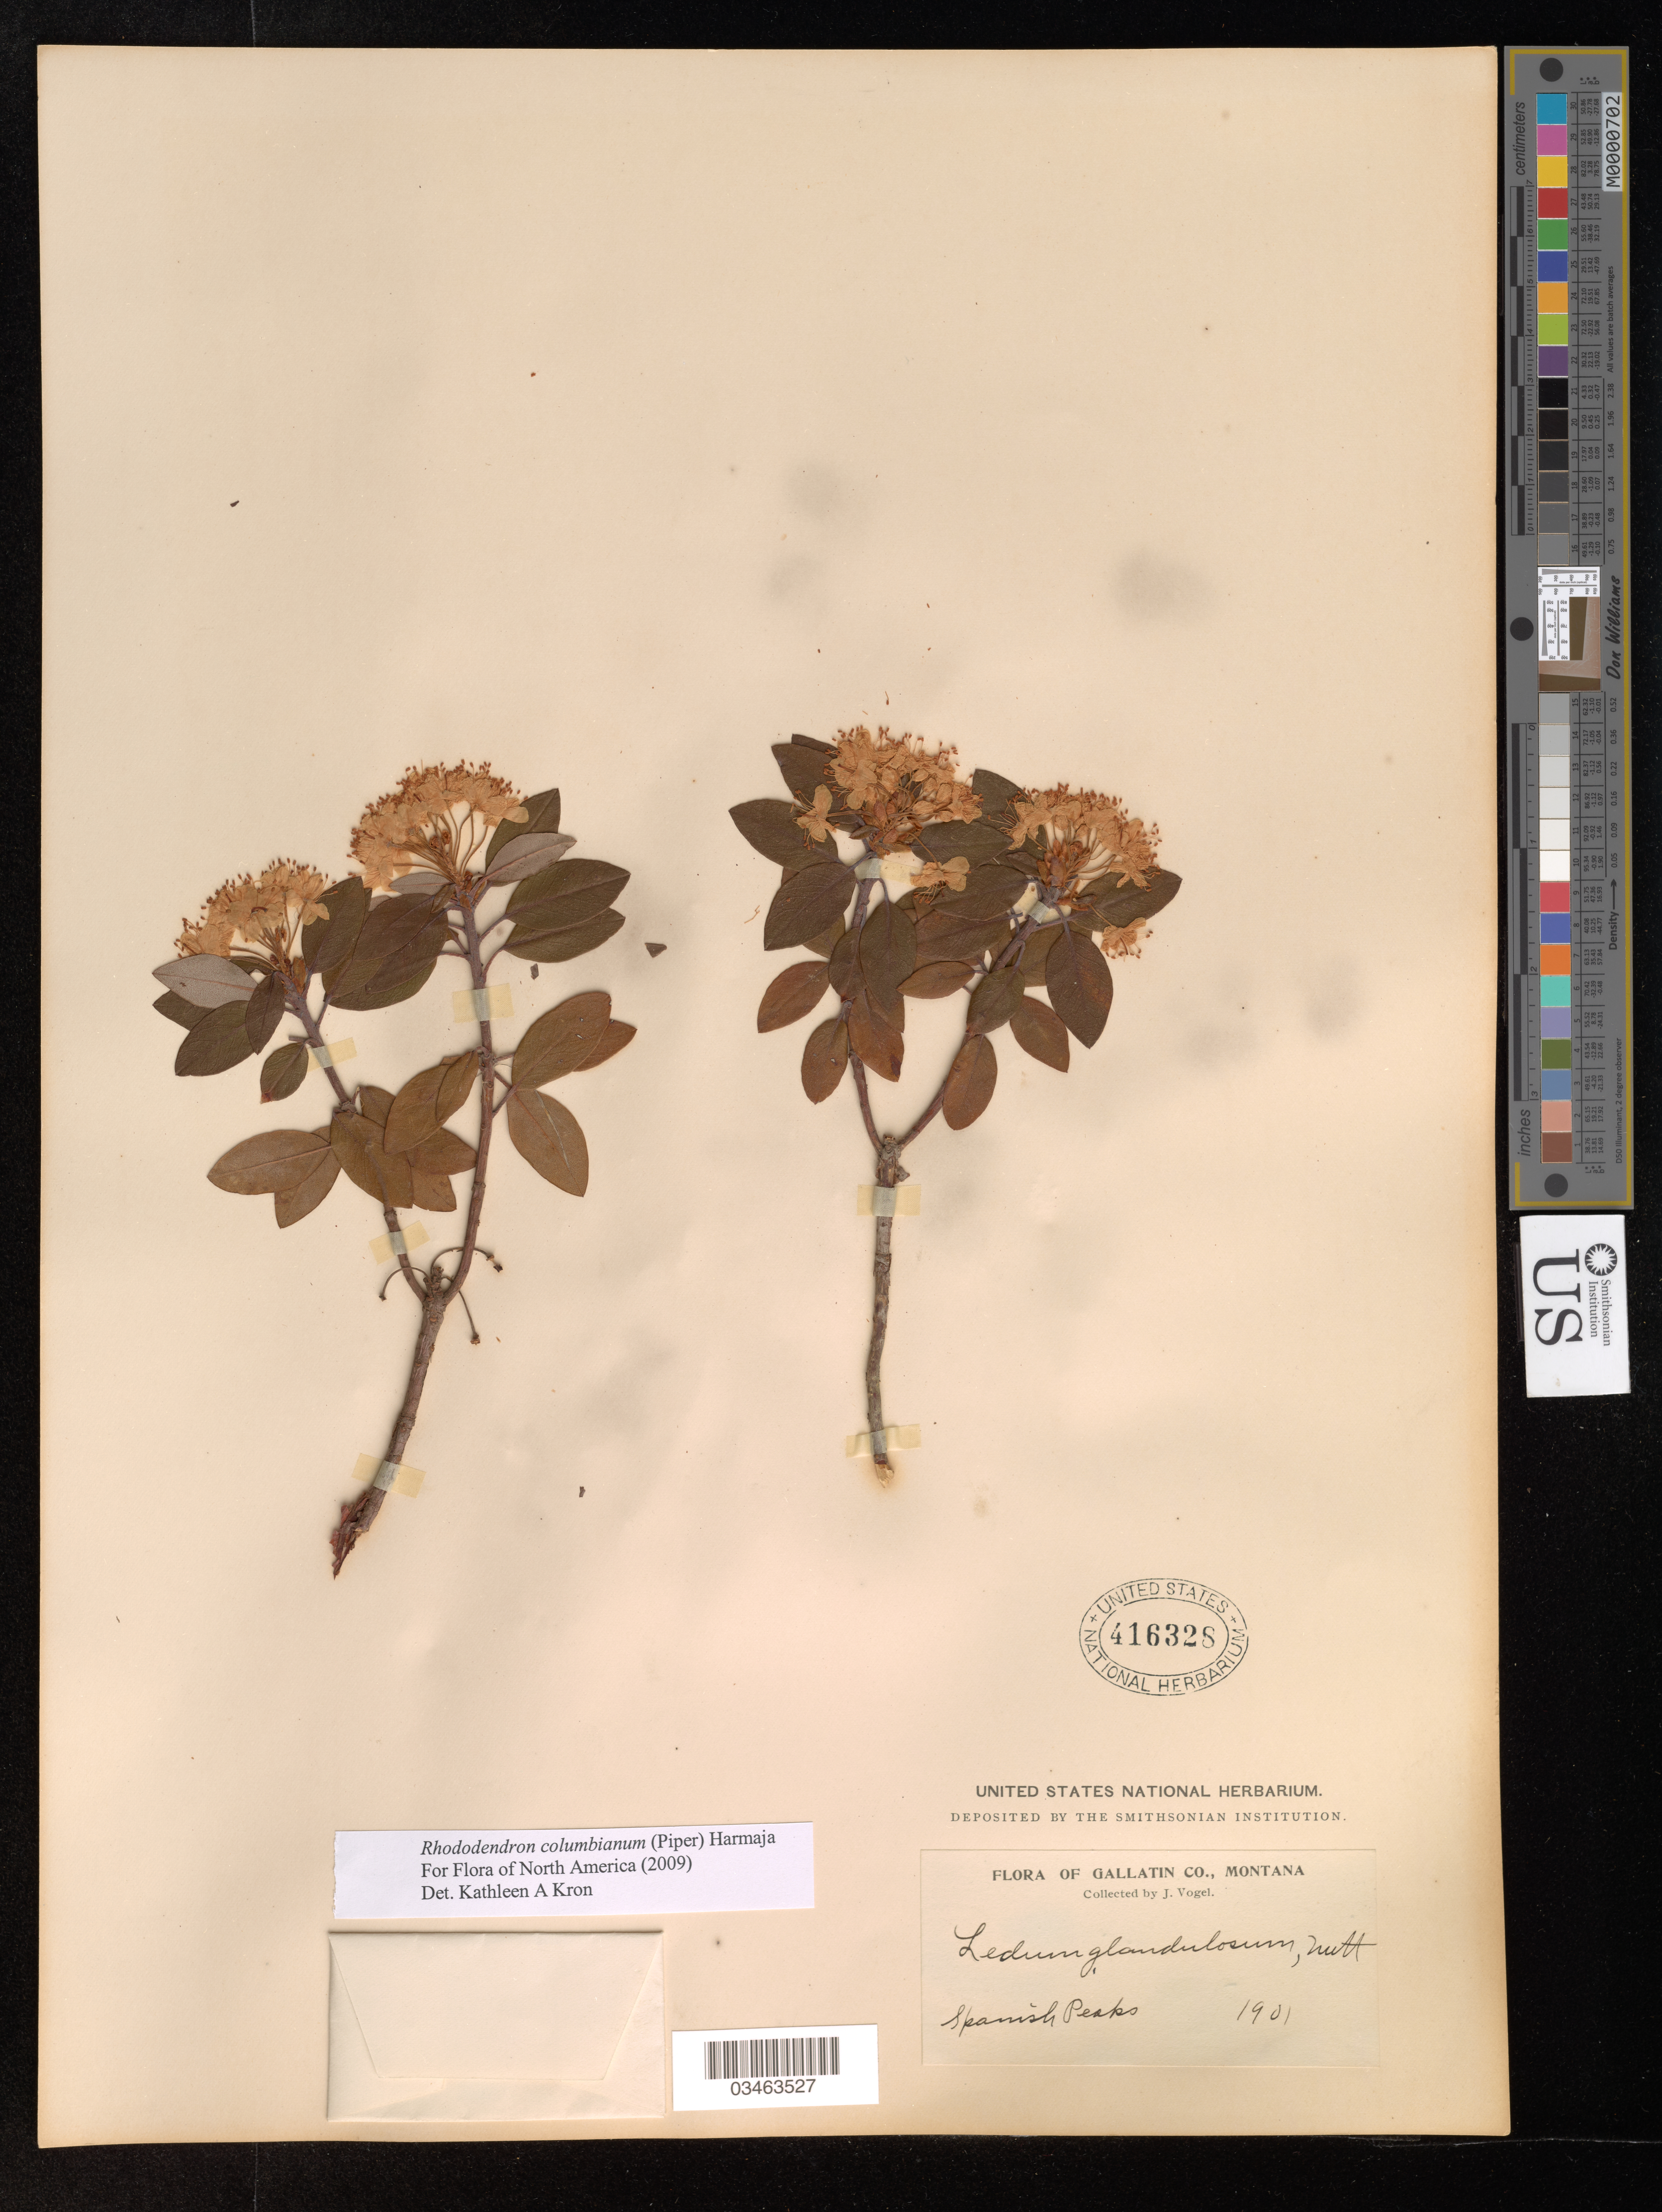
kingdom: Plantae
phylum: Tracheophyta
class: Magnoliopsida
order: Ericales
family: Ericaceae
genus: Rhododendron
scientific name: Rhododendron columbianum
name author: (Piper) Harmaja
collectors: J. Vogel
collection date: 1901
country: United States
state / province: Montana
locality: Gallatin Co. Spanish Peaks.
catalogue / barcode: US 416328